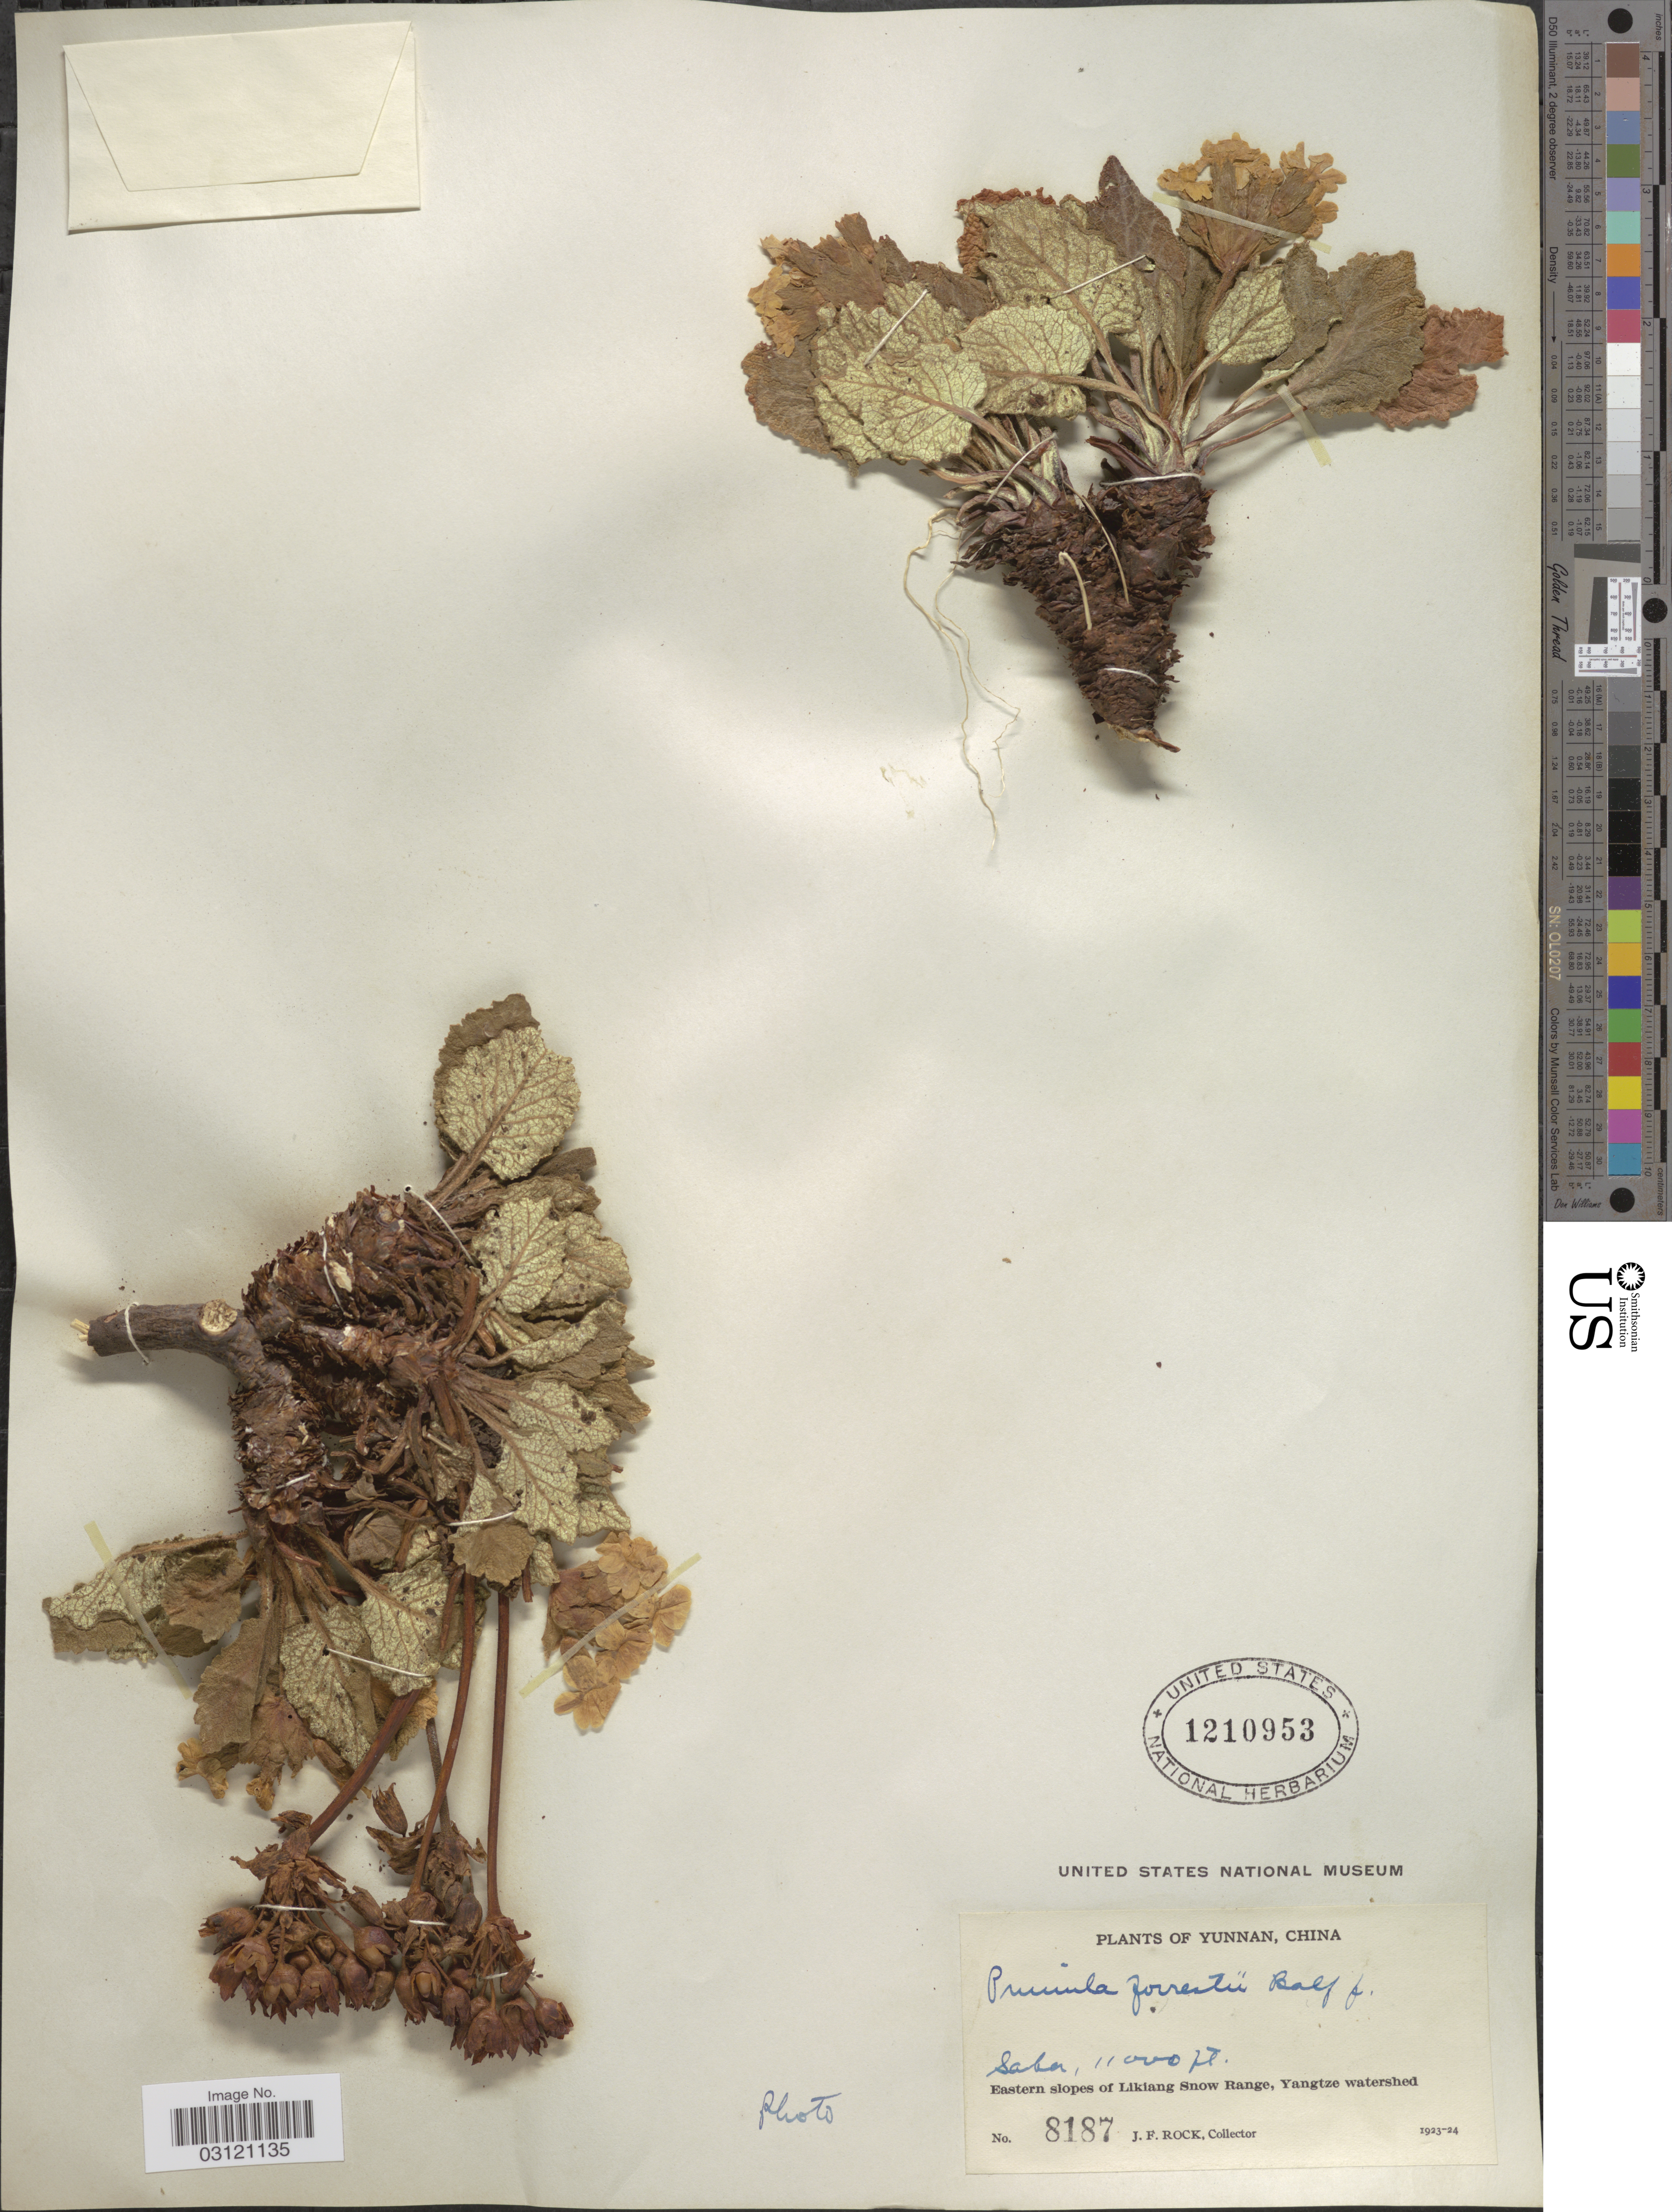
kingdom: Plantae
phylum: Tracheophyta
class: Magnoliopsida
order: Ericales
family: Primulaceae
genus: Primula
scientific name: Primula forrestii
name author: Balf. f. in Forrest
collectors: J. Rock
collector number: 8187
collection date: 1923/1924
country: China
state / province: Yunnan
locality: Saba, Eastern slopes of Likiang Snow Range, Yangtze watershed.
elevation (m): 3353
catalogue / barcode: US 1210953